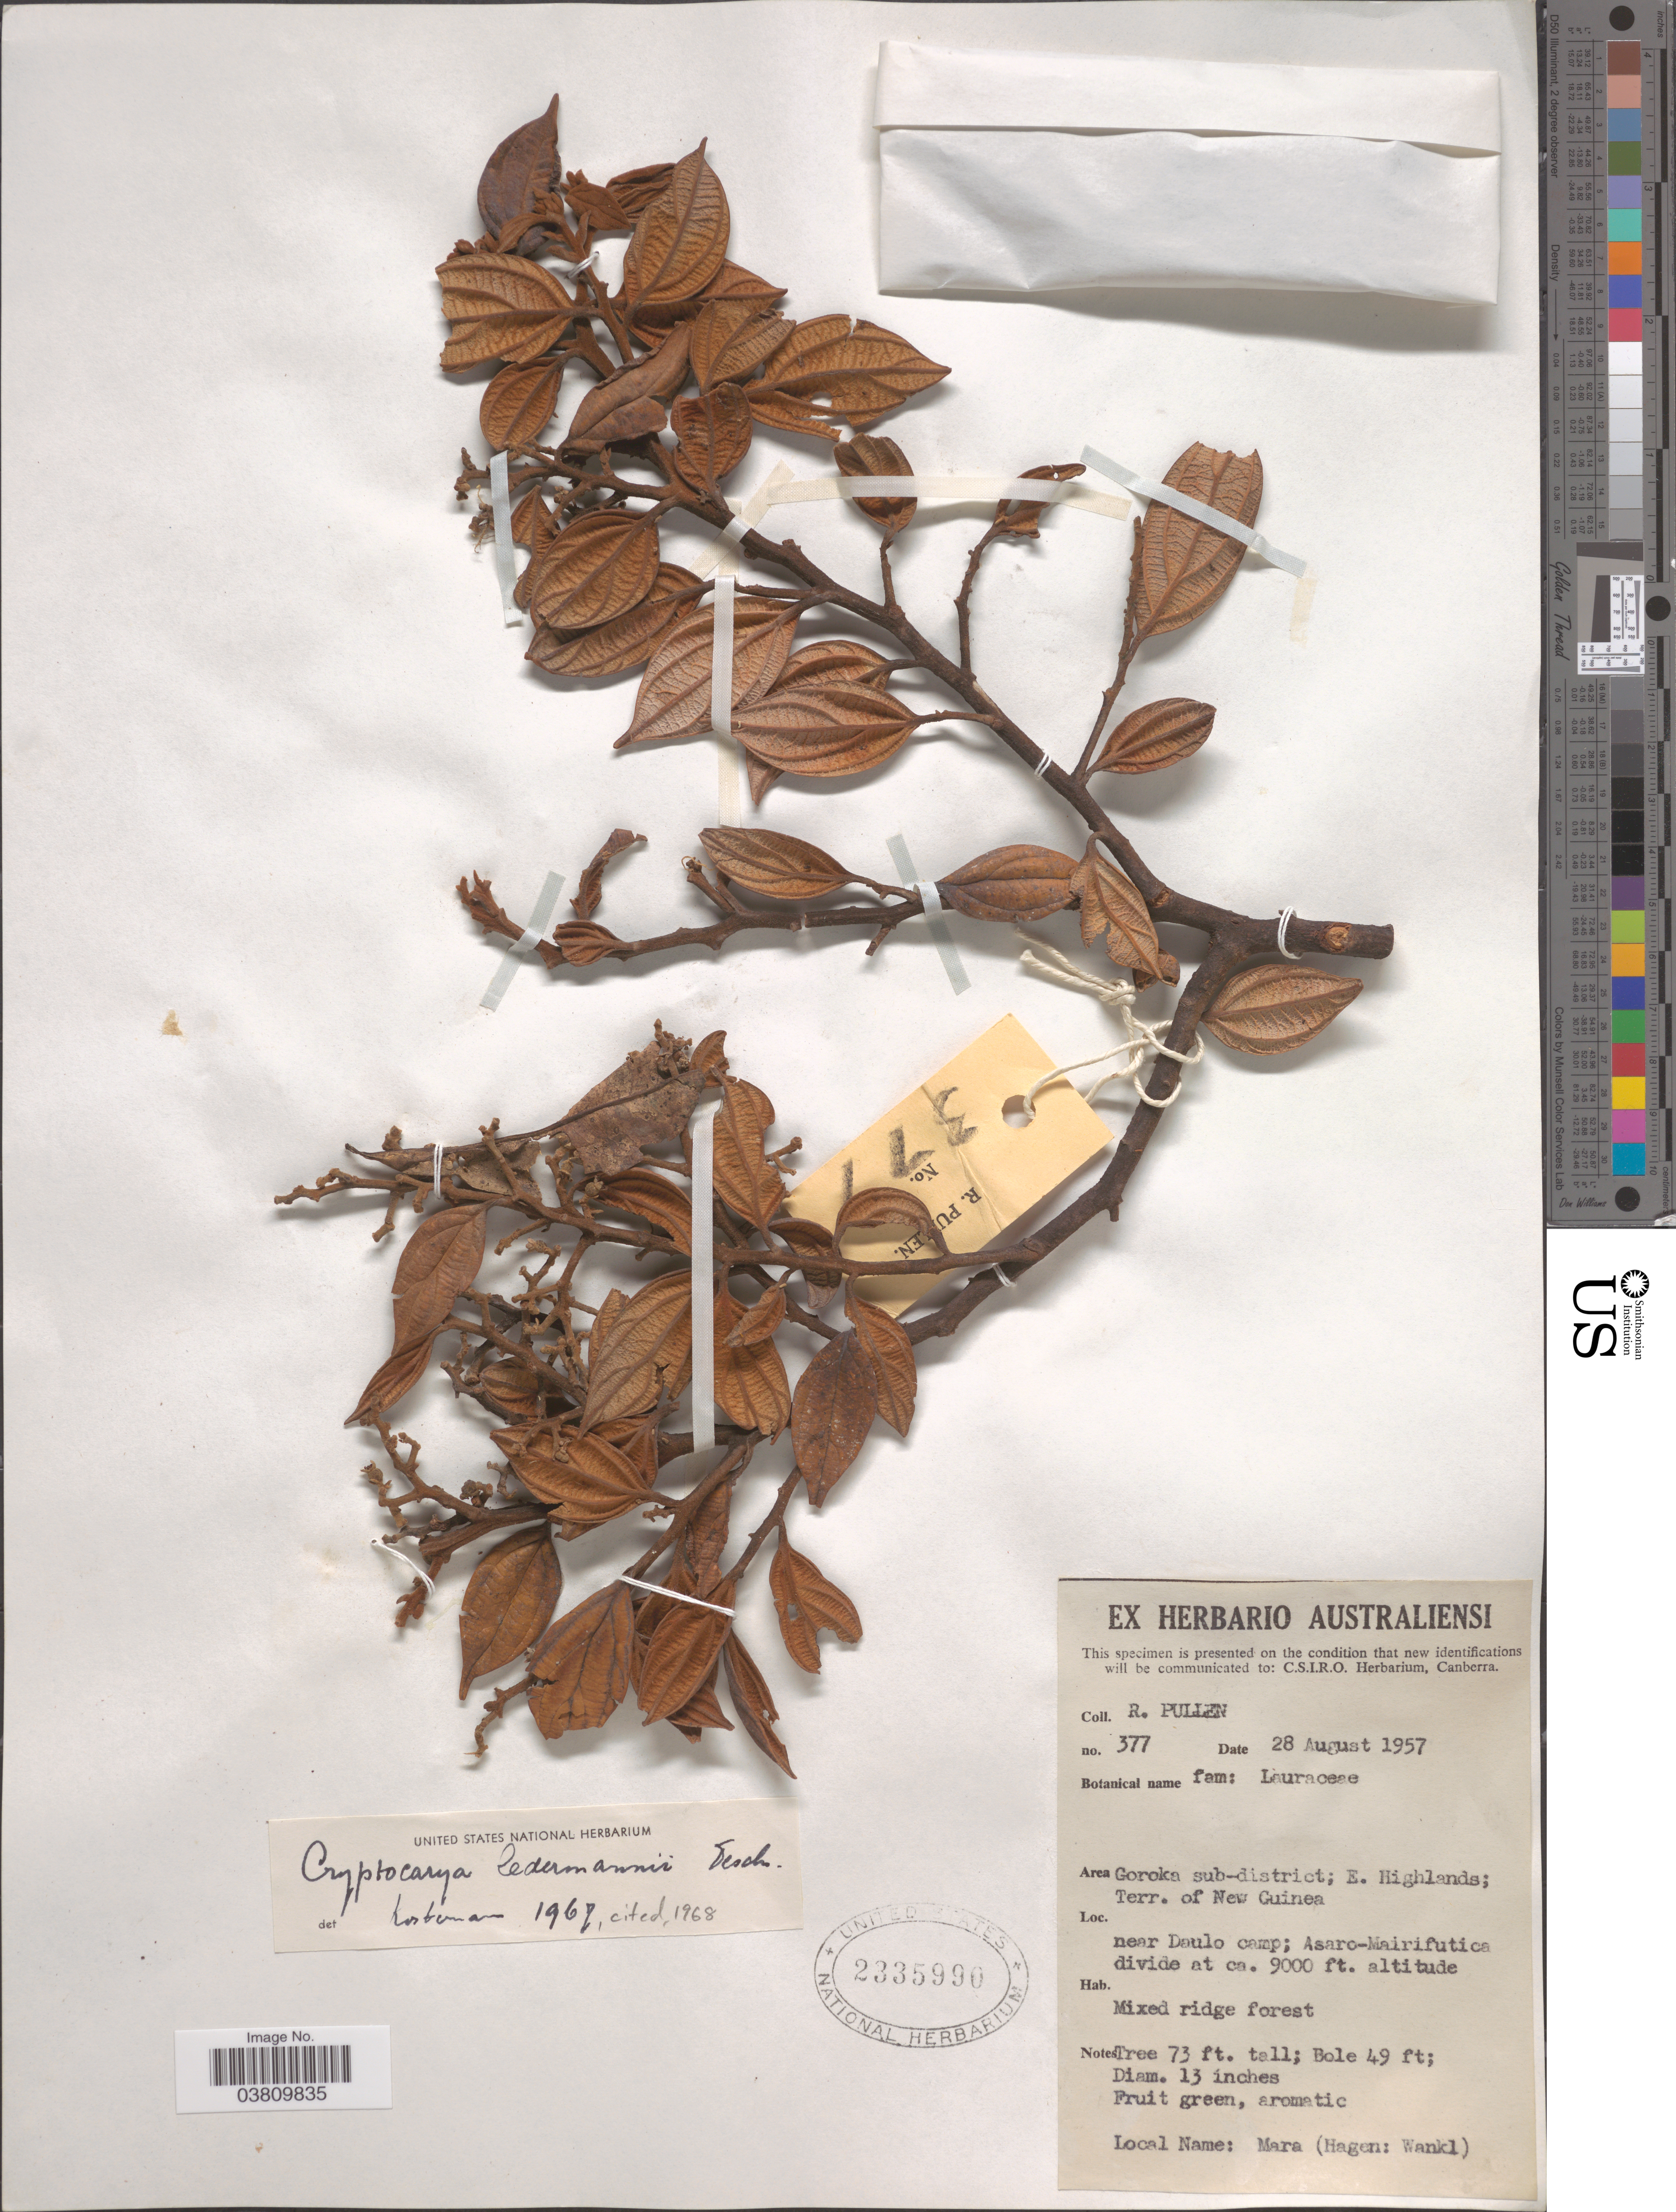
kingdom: Plantae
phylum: Tracheophyta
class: Magnoliopsida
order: Laurales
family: Lauraceae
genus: Cryptocarya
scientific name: Cryptocarya ledermannii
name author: Teschner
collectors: R. Pullen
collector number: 377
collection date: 1957-08-28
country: Papua New Guinea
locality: Goroka sub-district; E. Highlands; Terr. of New Guinea. Near Daulo camp; Asaro-Mairifutica divide.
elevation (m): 2743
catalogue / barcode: US 2335990